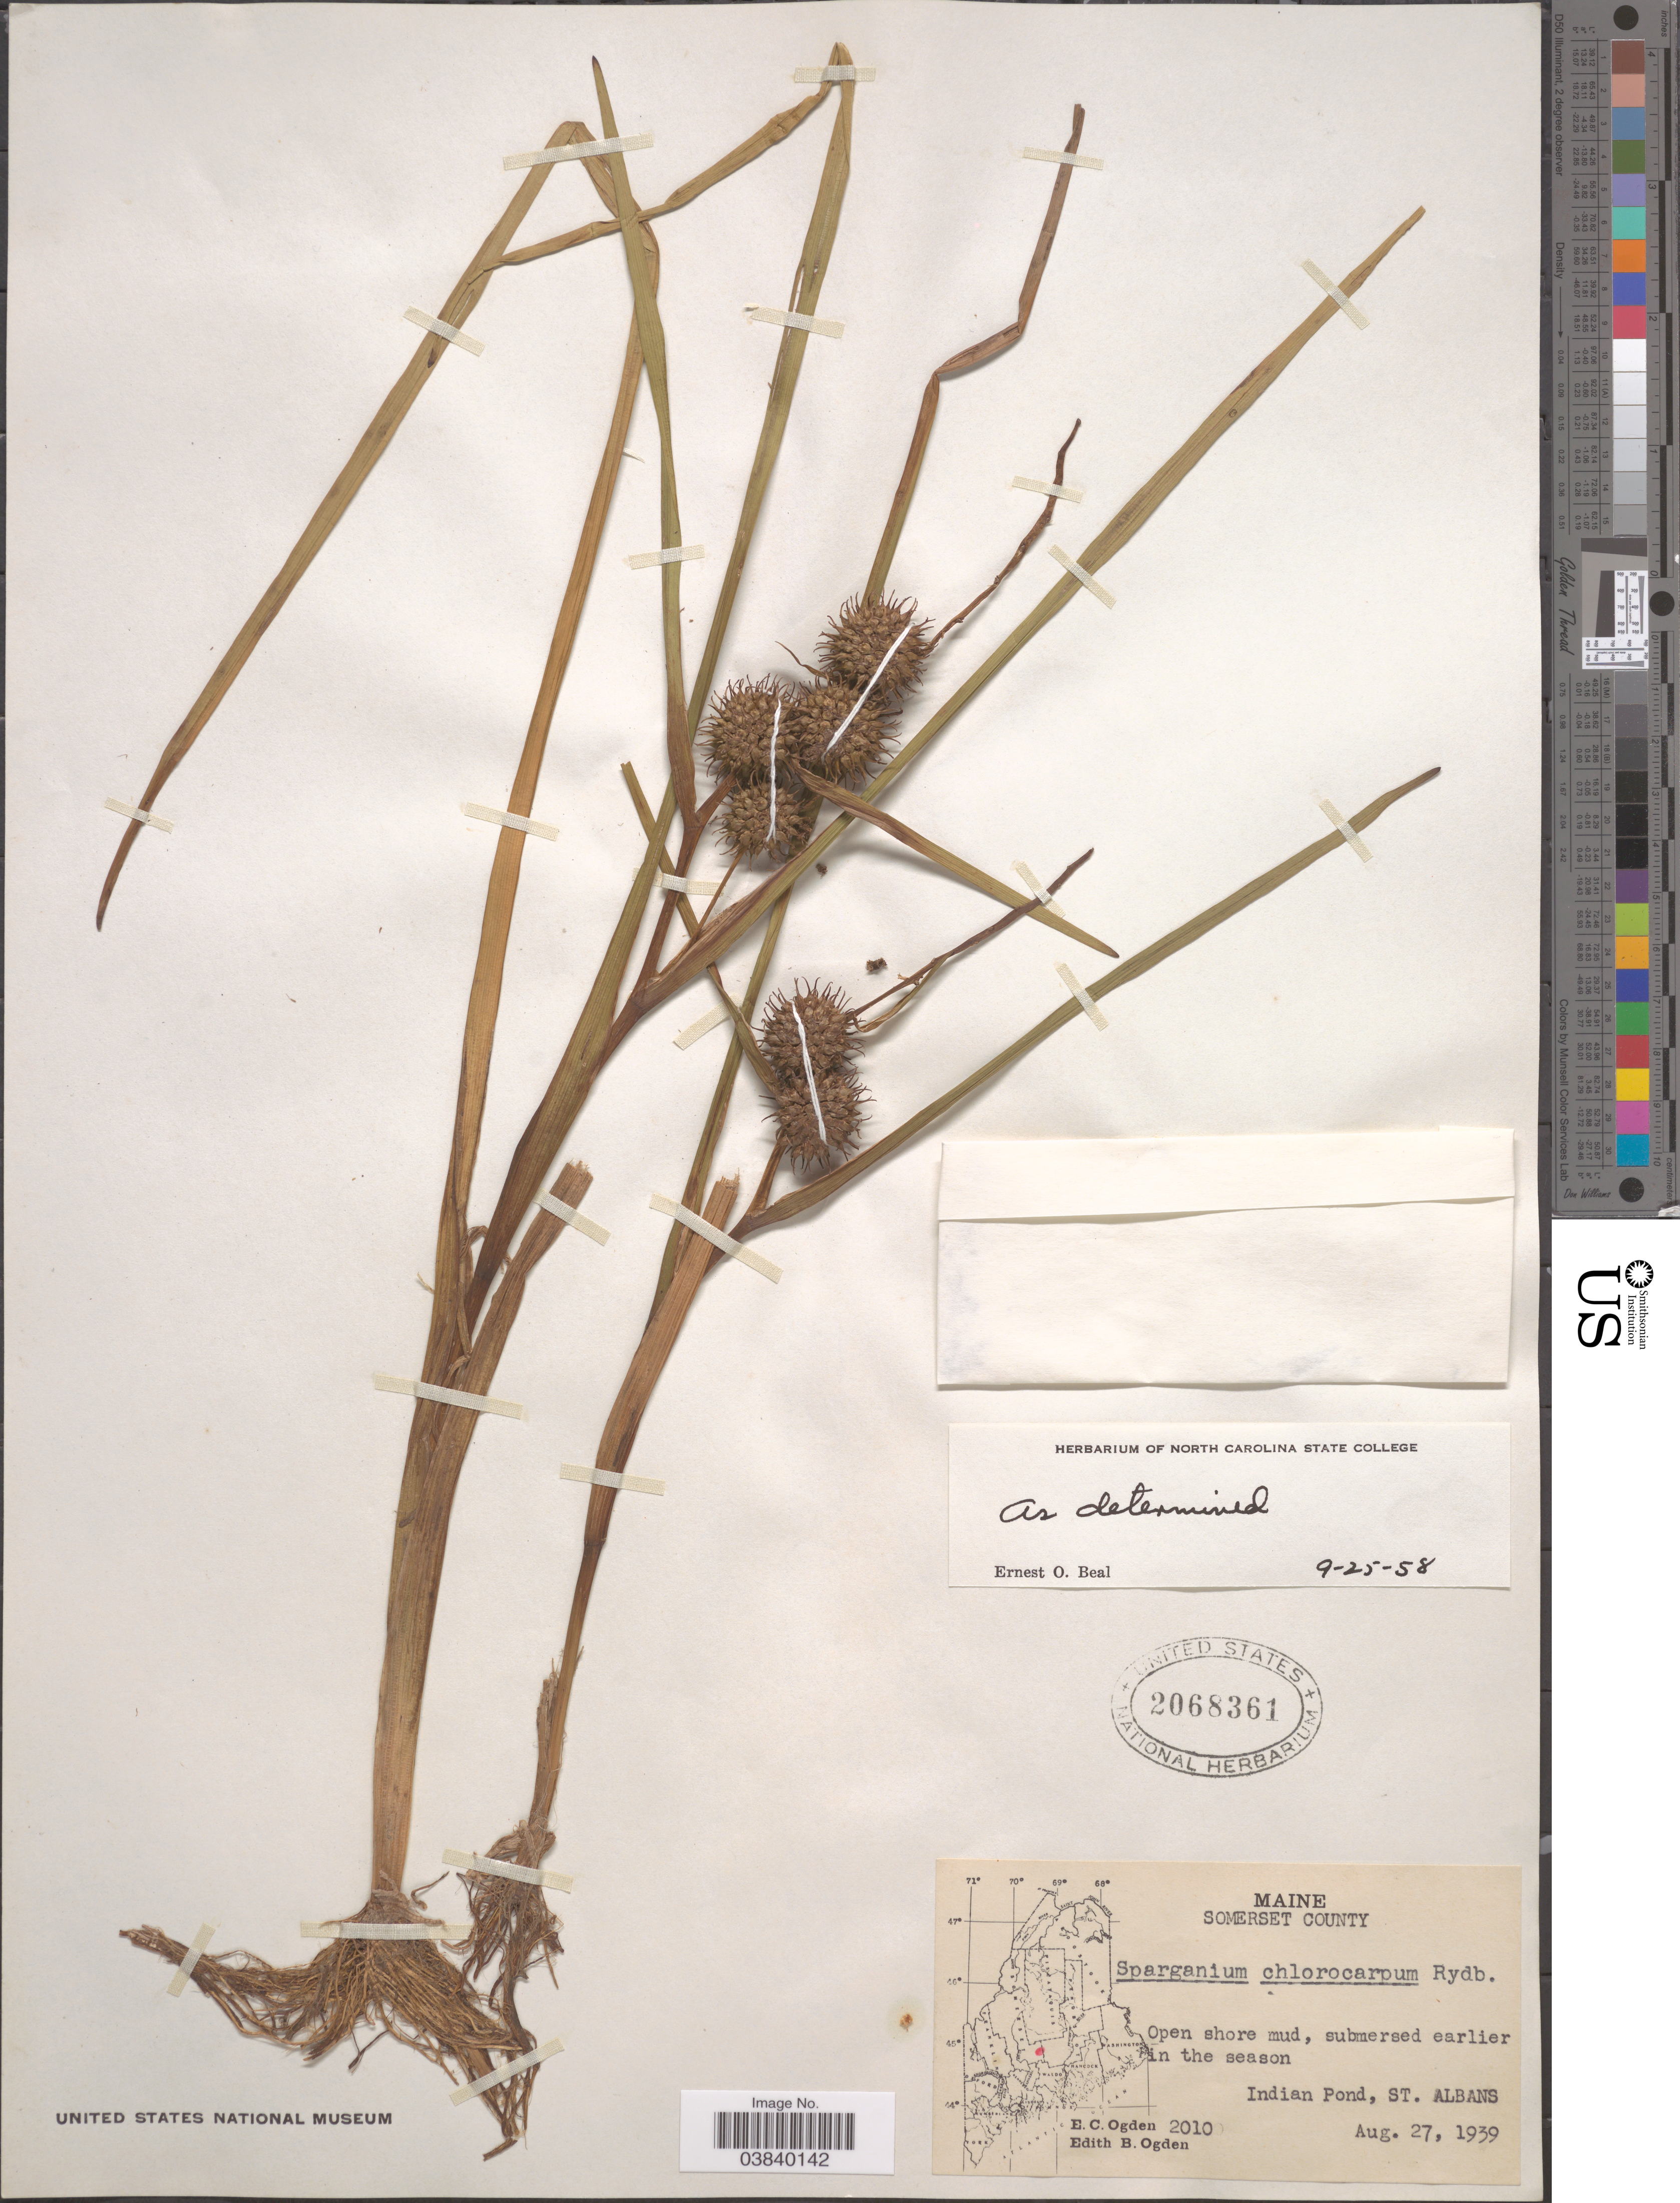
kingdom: Plantae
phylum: Tracheophyta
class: Liliopsida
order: Poales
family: Typhaceae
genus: Sparganium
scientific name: Sparganium chlorocarpum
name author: Rydb.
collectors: E. Ogden & E. Ogden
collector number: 2010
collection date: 1939-08-27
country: United States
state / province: Maine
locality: Somerset County. Indian Pond, St. Albans.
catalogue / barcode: US 2068361